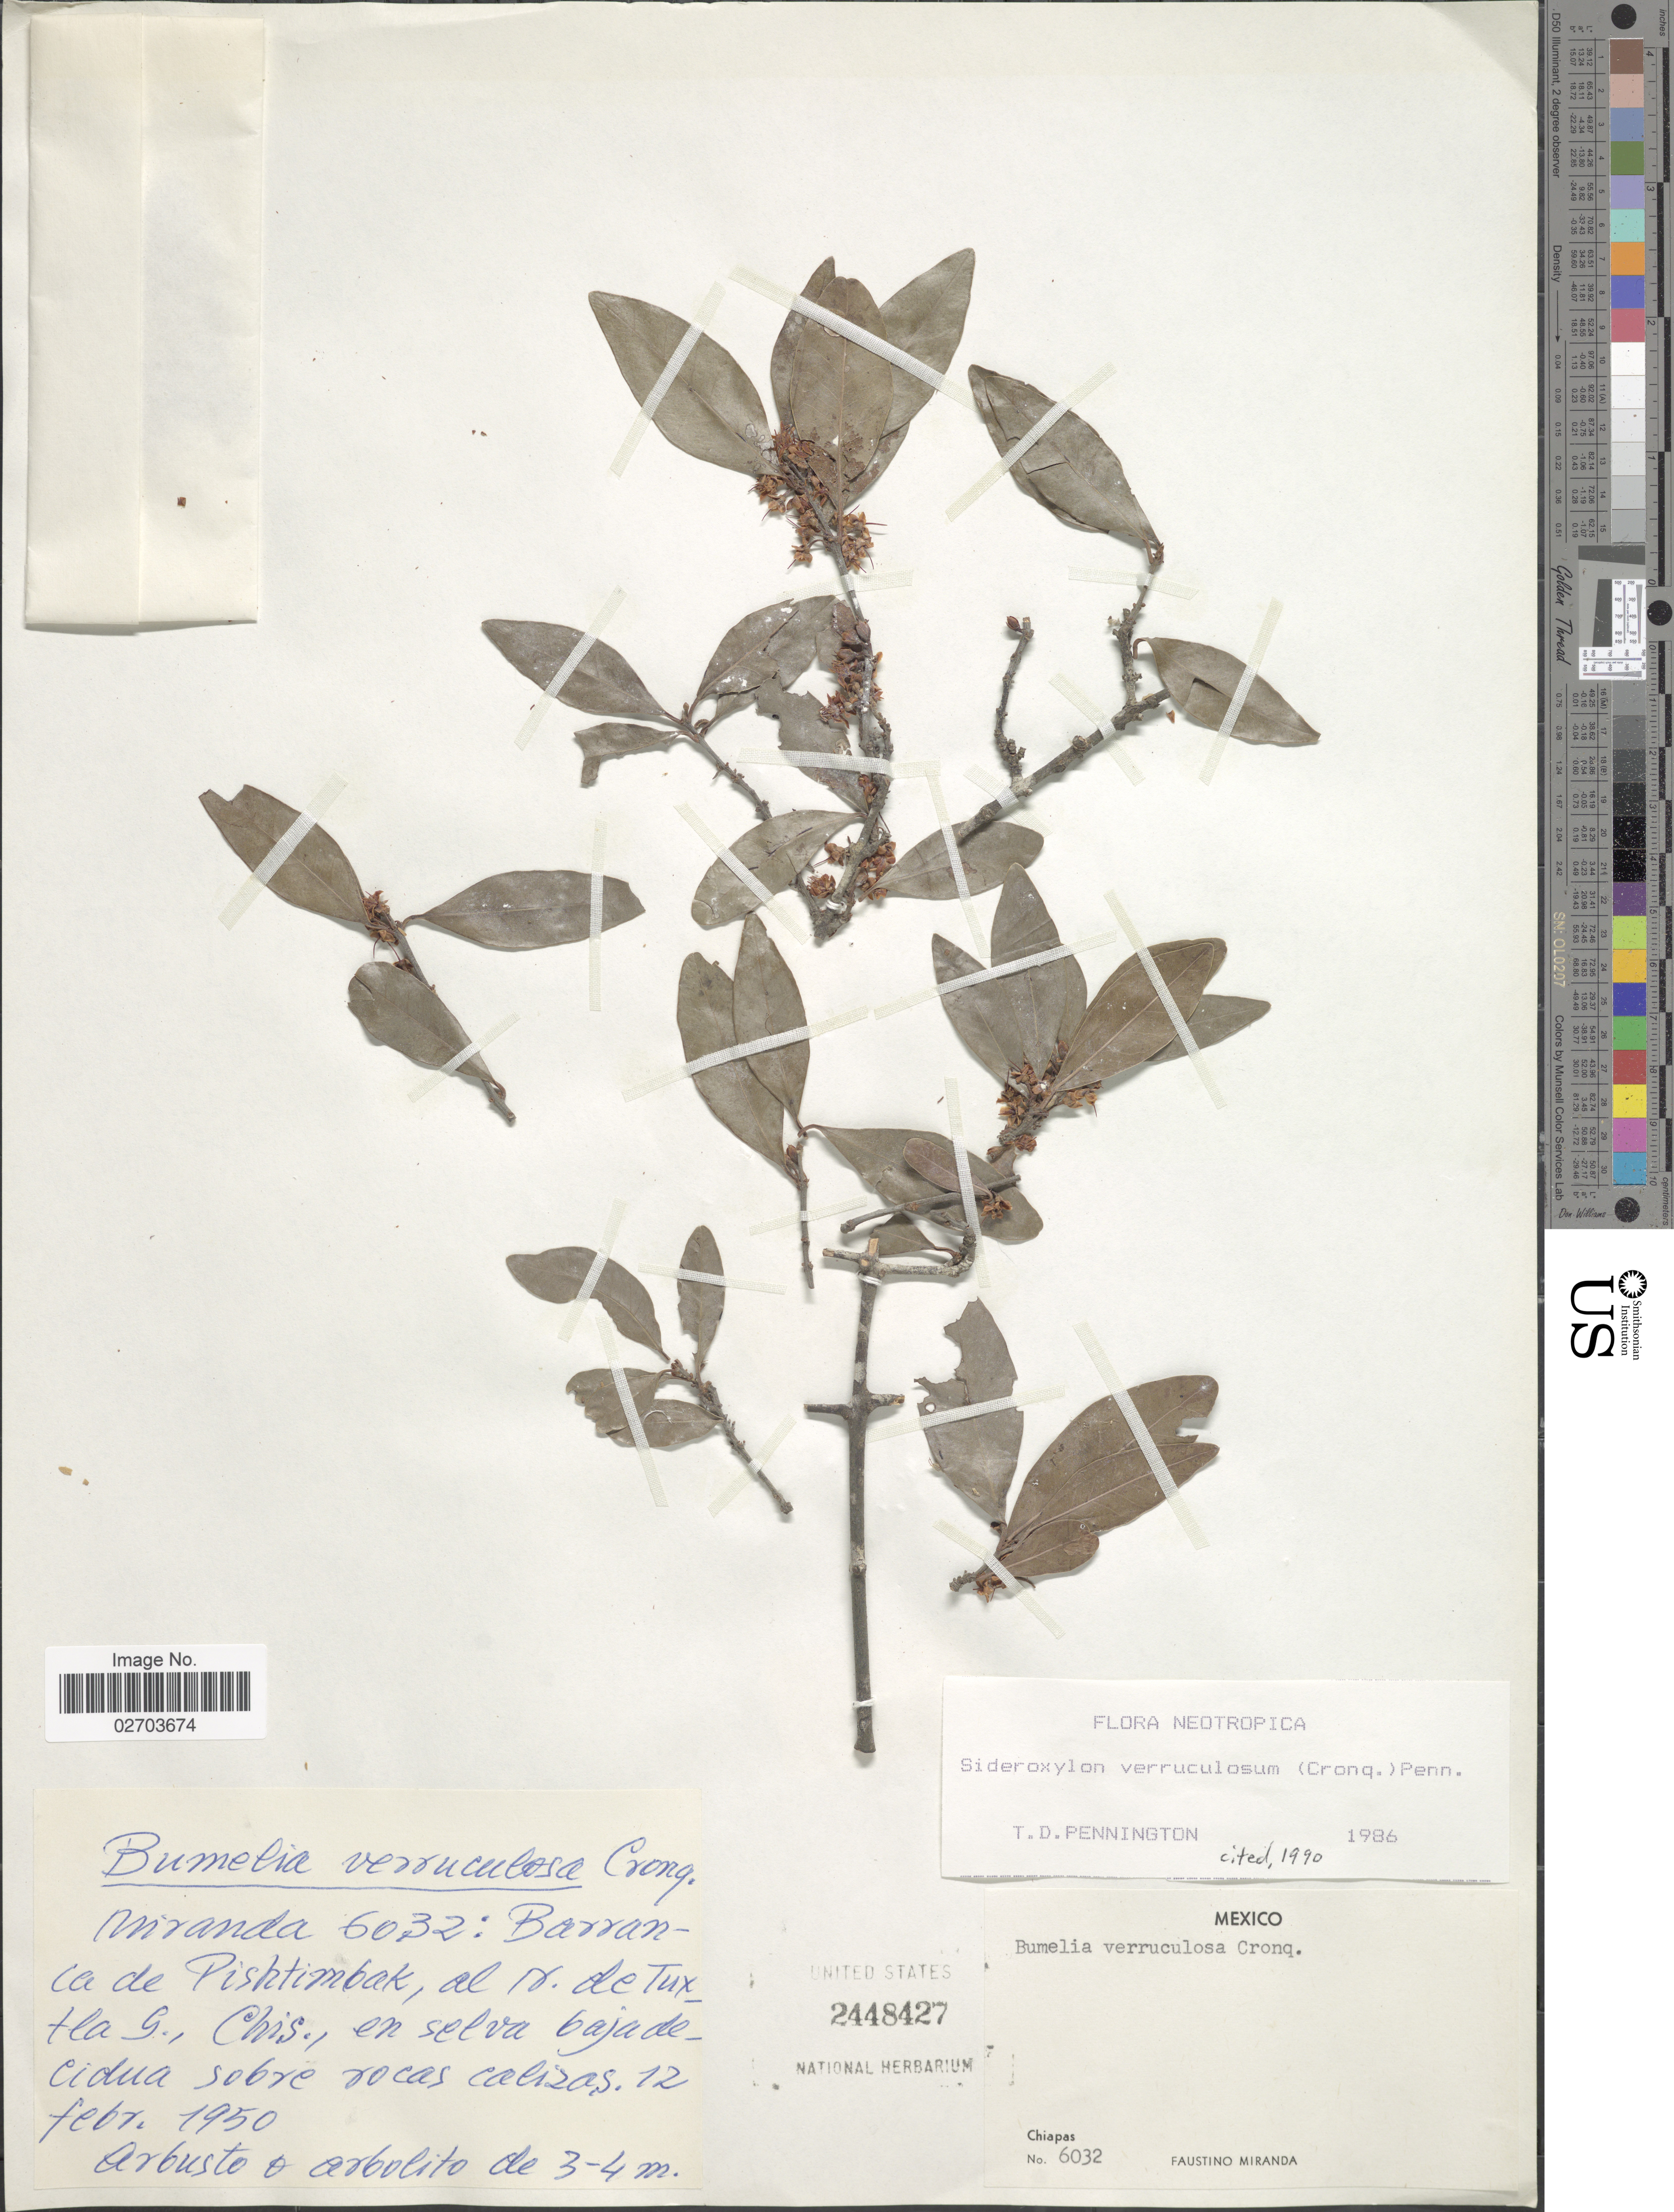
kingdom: Plantae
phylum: Tracheophyta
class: Magnoliopsida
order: Ericales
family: Sapotaceae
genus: Sideroxylon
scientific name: Sideroxylon verruculosum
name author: (Cronq.) T.D. Penn.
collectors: F. Miranda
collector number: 6032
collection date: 1950-02-12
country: Mexico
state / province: Chiapas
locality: Barranca de Pishimbak, al N. de Tuxtla G.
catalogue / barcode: US 2448427